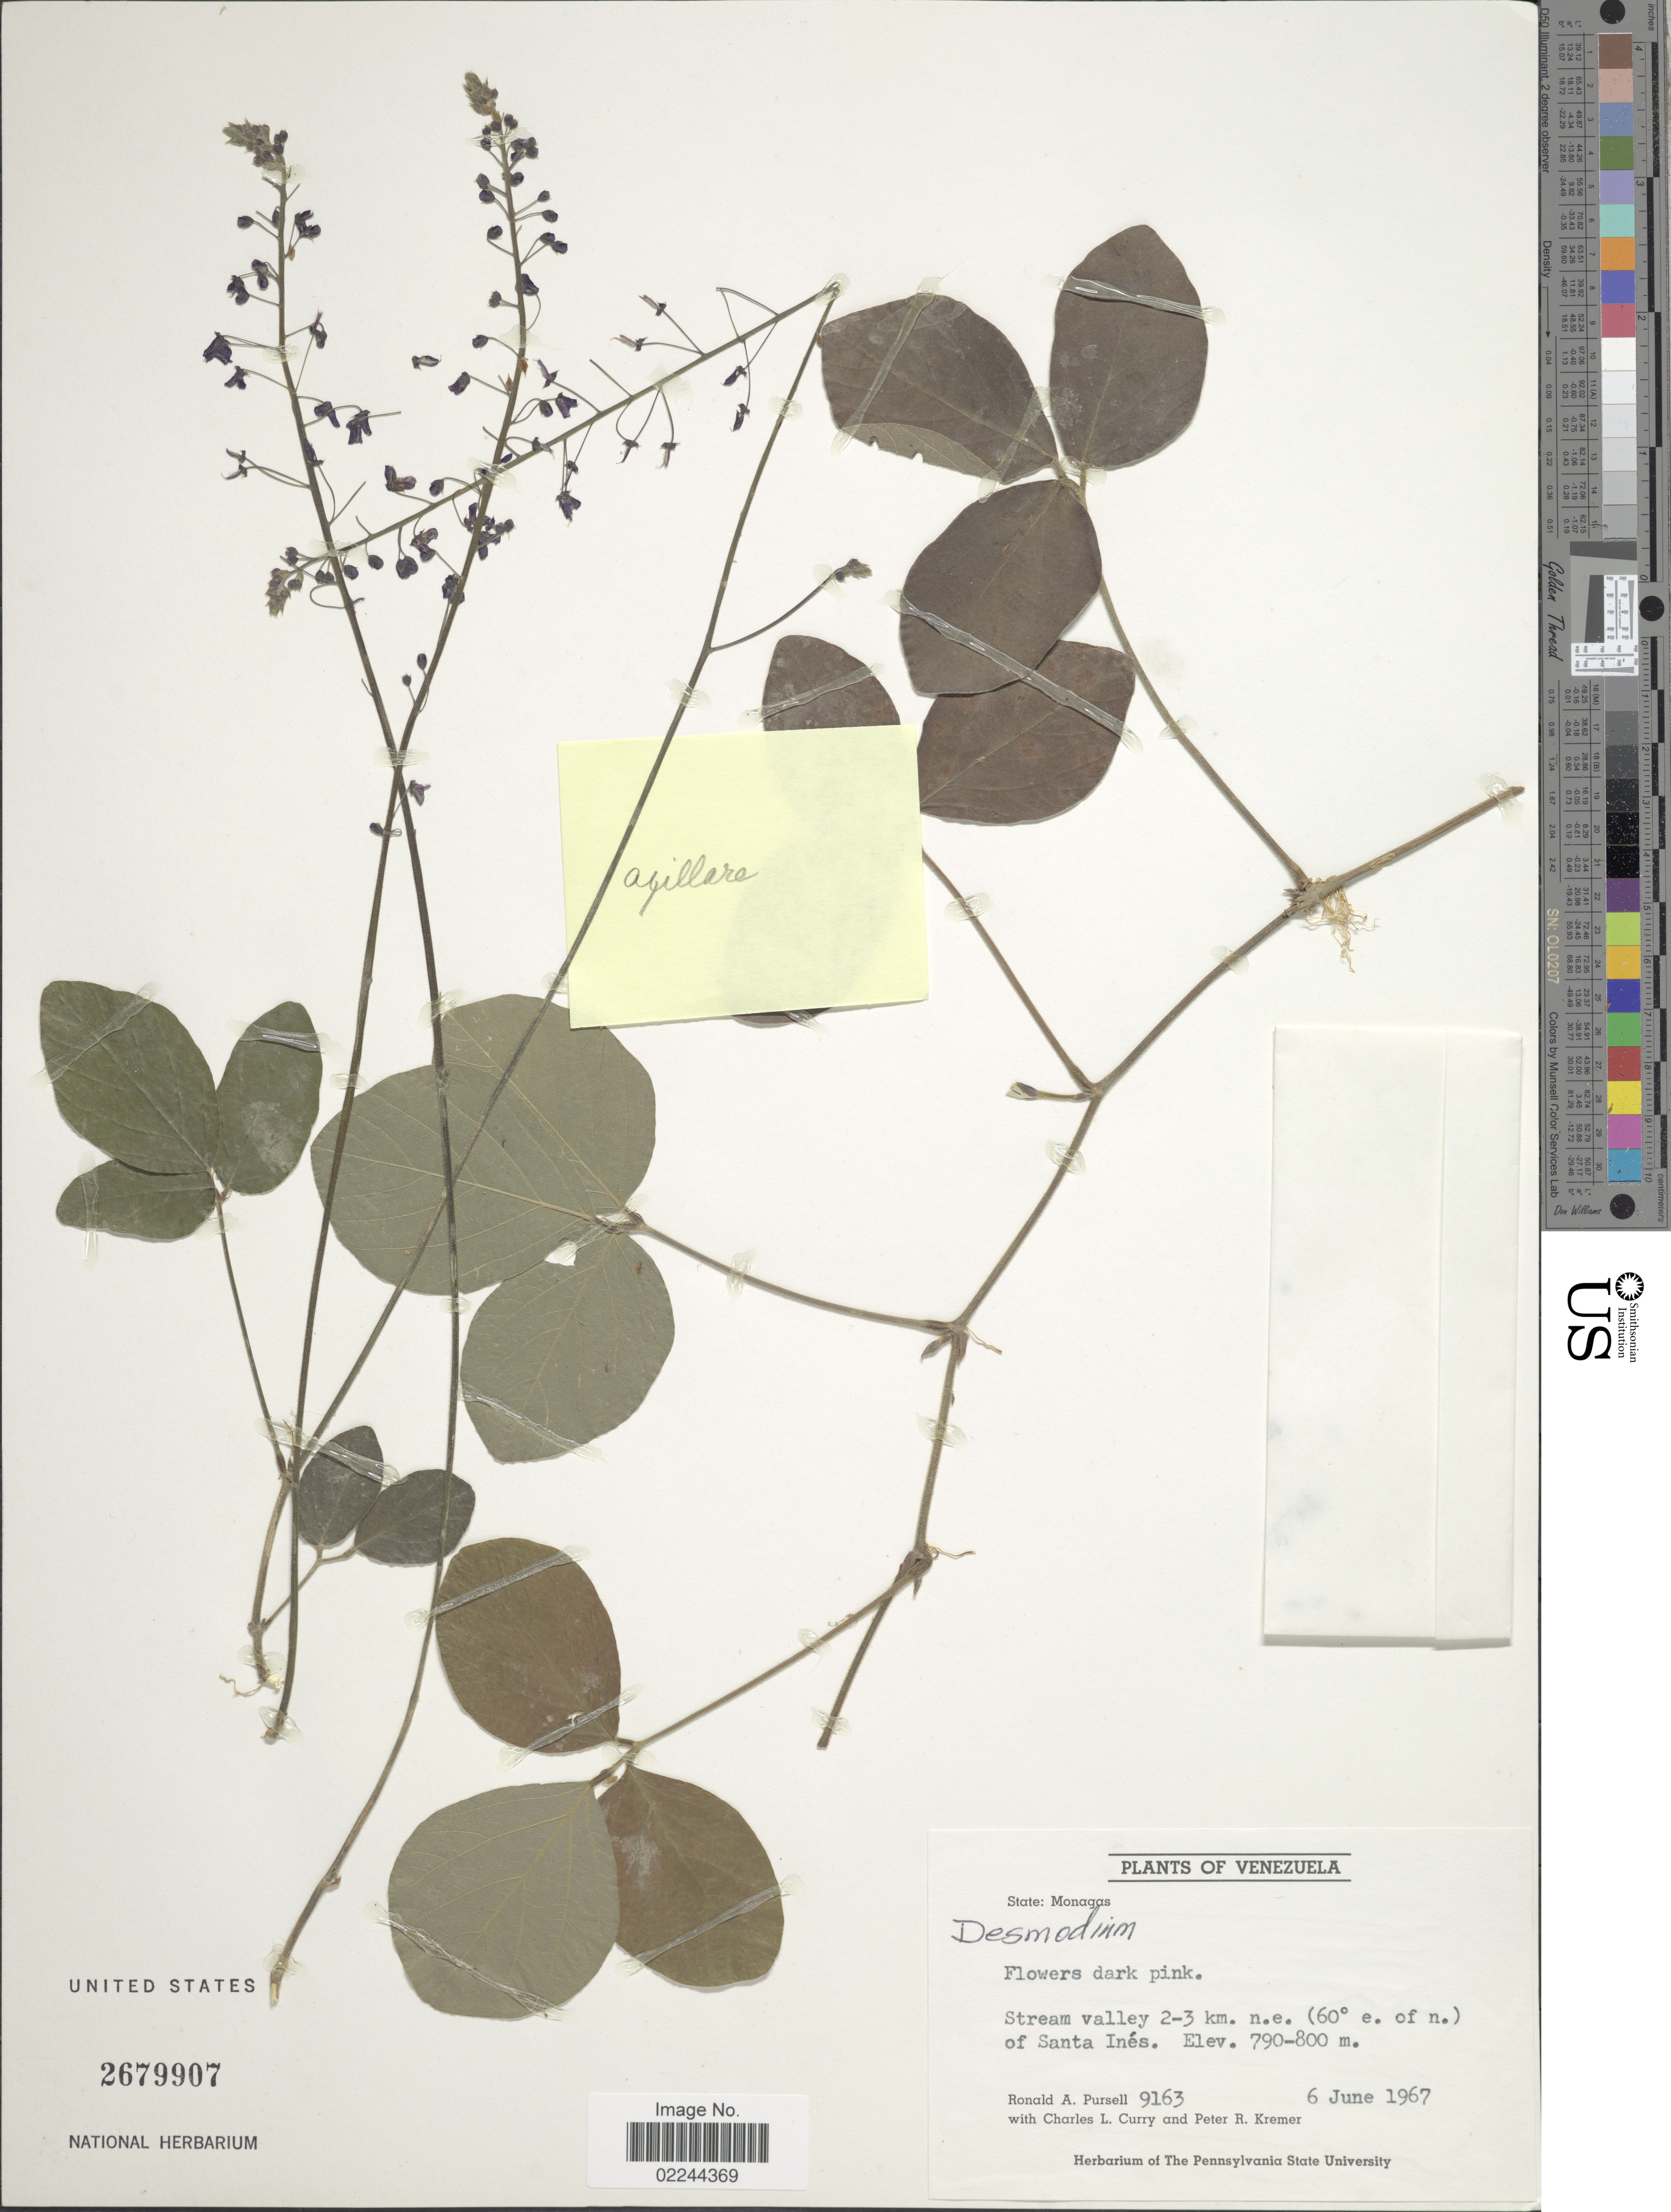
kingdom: Plantae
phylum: Tracheophyta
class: Magnoliopsida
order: Fabales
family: Fabaceae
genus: Desmodium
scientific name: Desmodium axillare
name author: (Sw.) DC.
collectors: R. A. Pursell, C. L. Curry & P. Kremer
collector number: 9163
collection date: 1967-06-06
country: Venezuela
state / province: Monagas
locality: State: Monagas. Stream valley 2-3 km. n.e. (60° e. of n.) of Santa Ines.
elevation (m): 790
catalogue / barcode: US 2679907